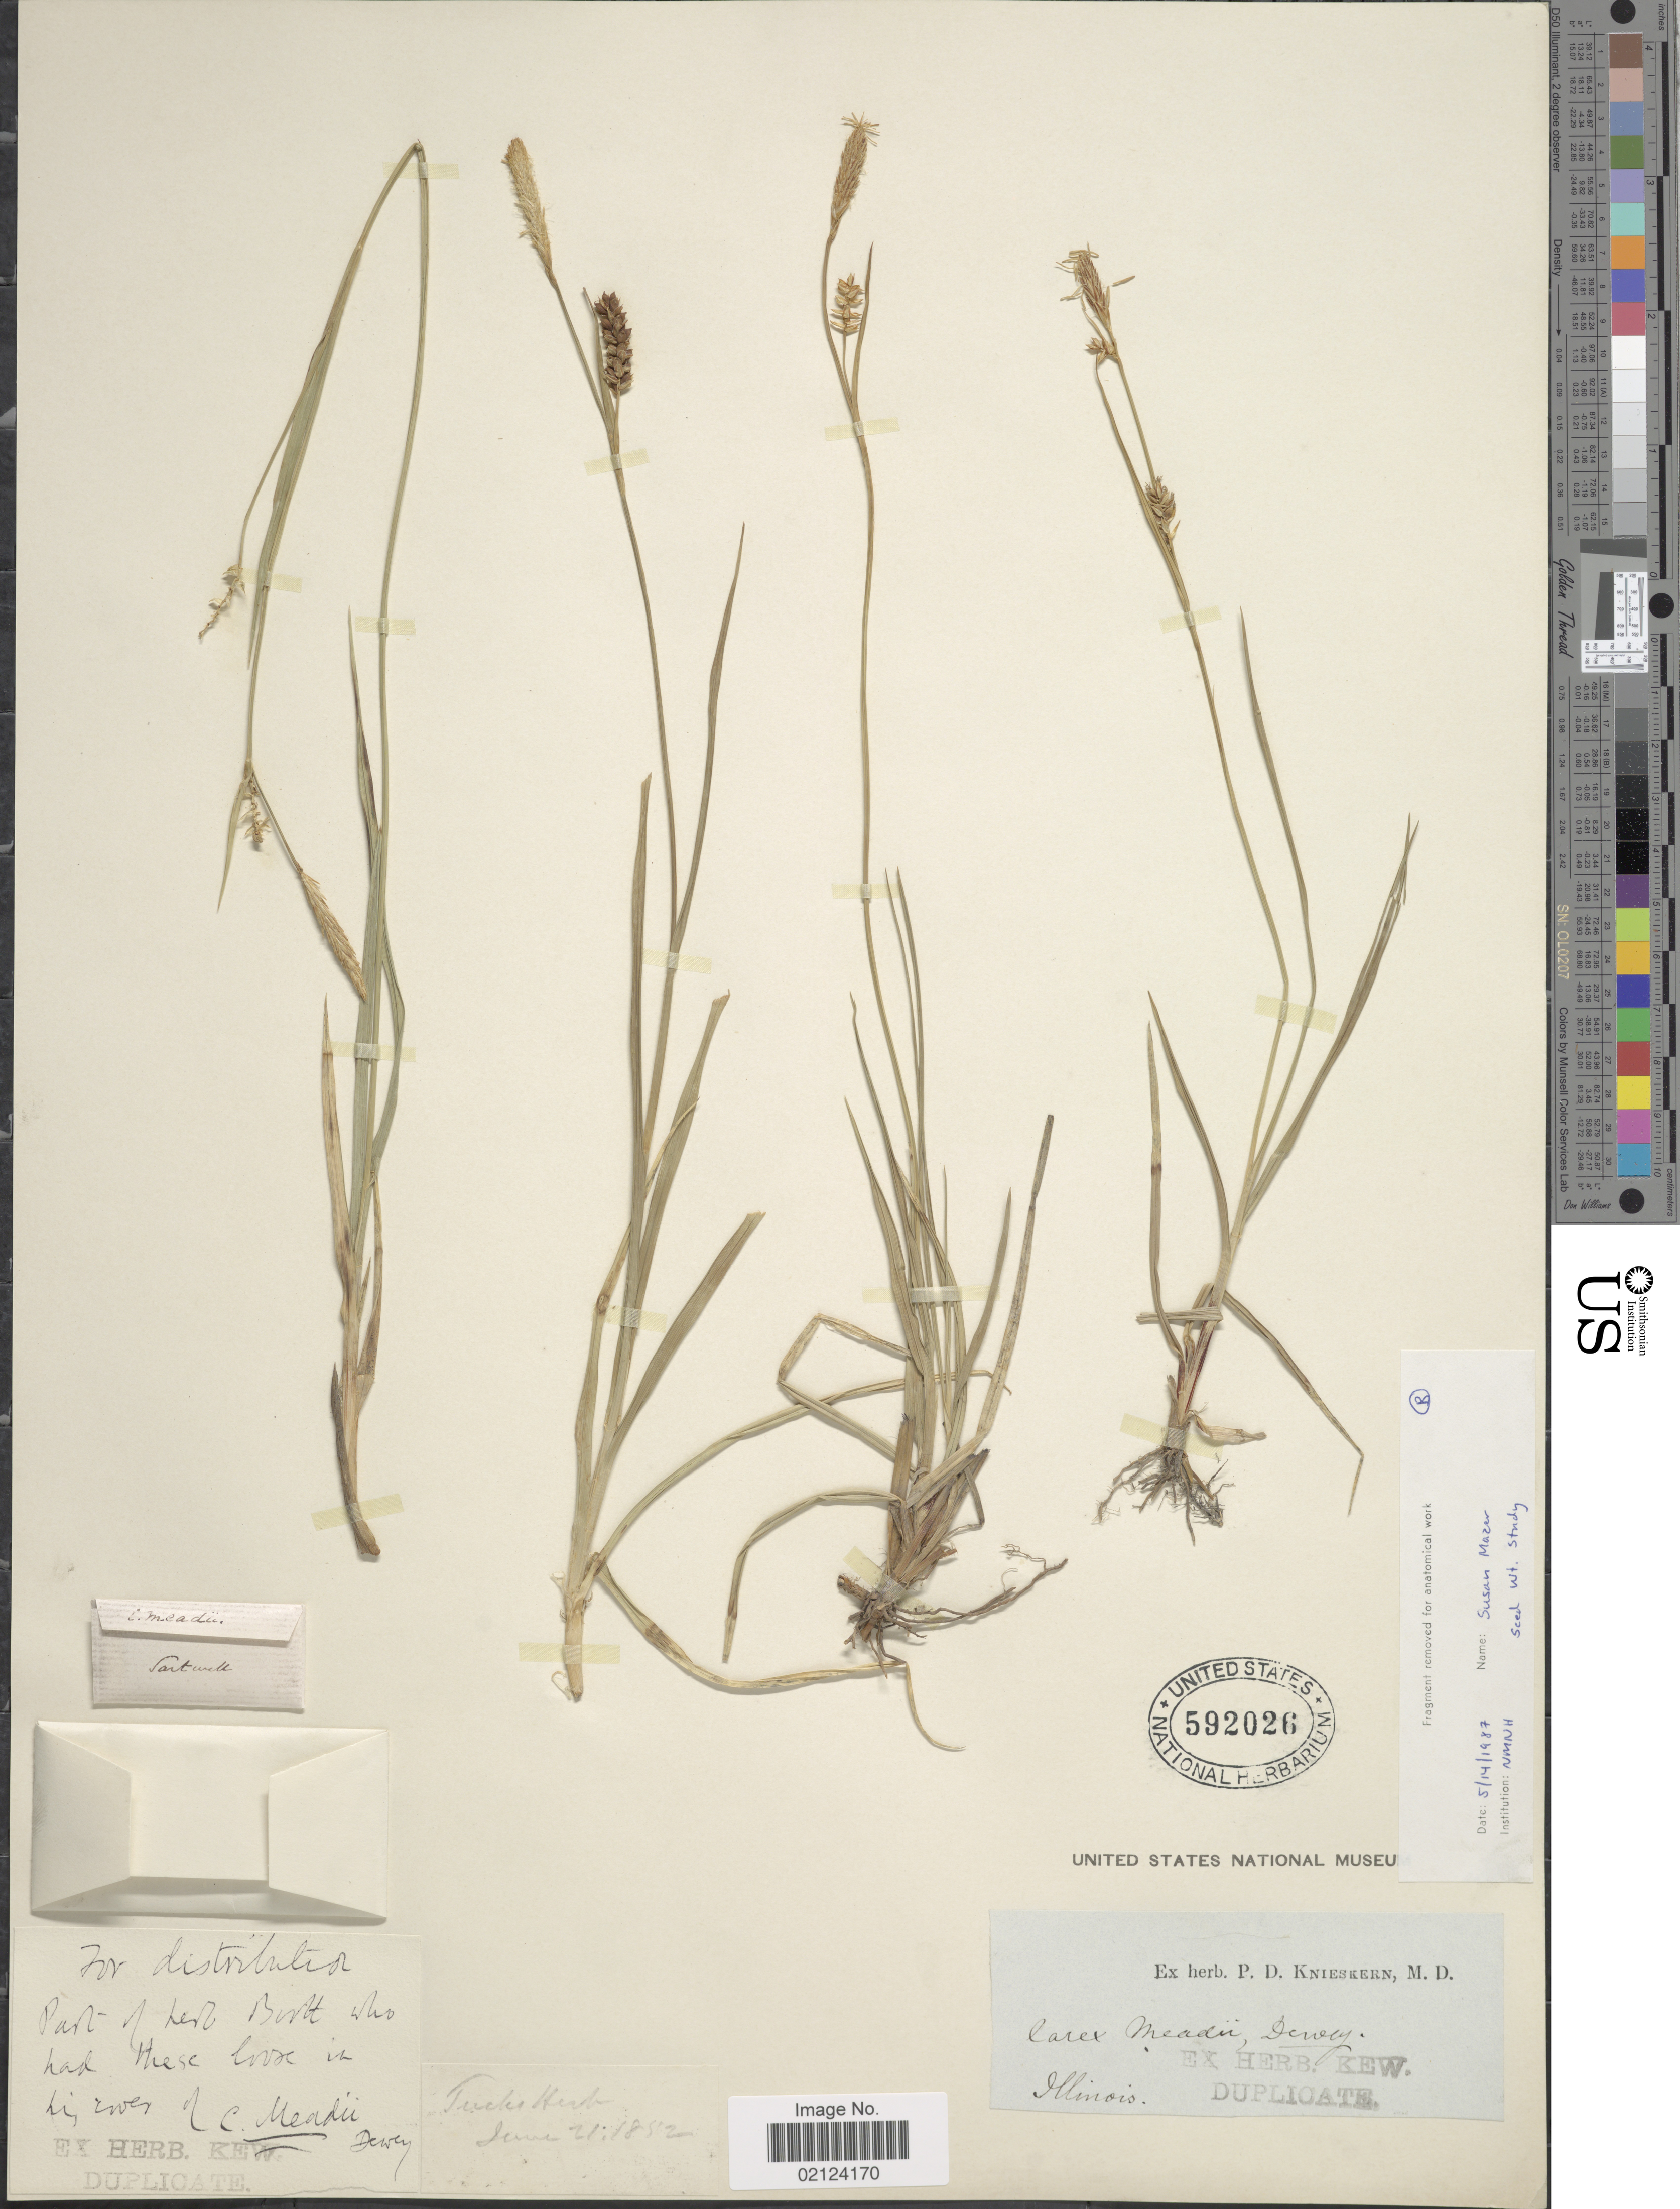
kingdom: Plantae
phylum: Tracheophyta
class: Liliopsida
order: Poales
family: Cyperaceae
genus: Carex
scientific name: Carex meadii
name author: Dewey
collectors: Ex herb. P. D. Knieskern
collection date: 1882-06-21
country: United States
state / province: Illinois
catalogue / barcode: US 592026